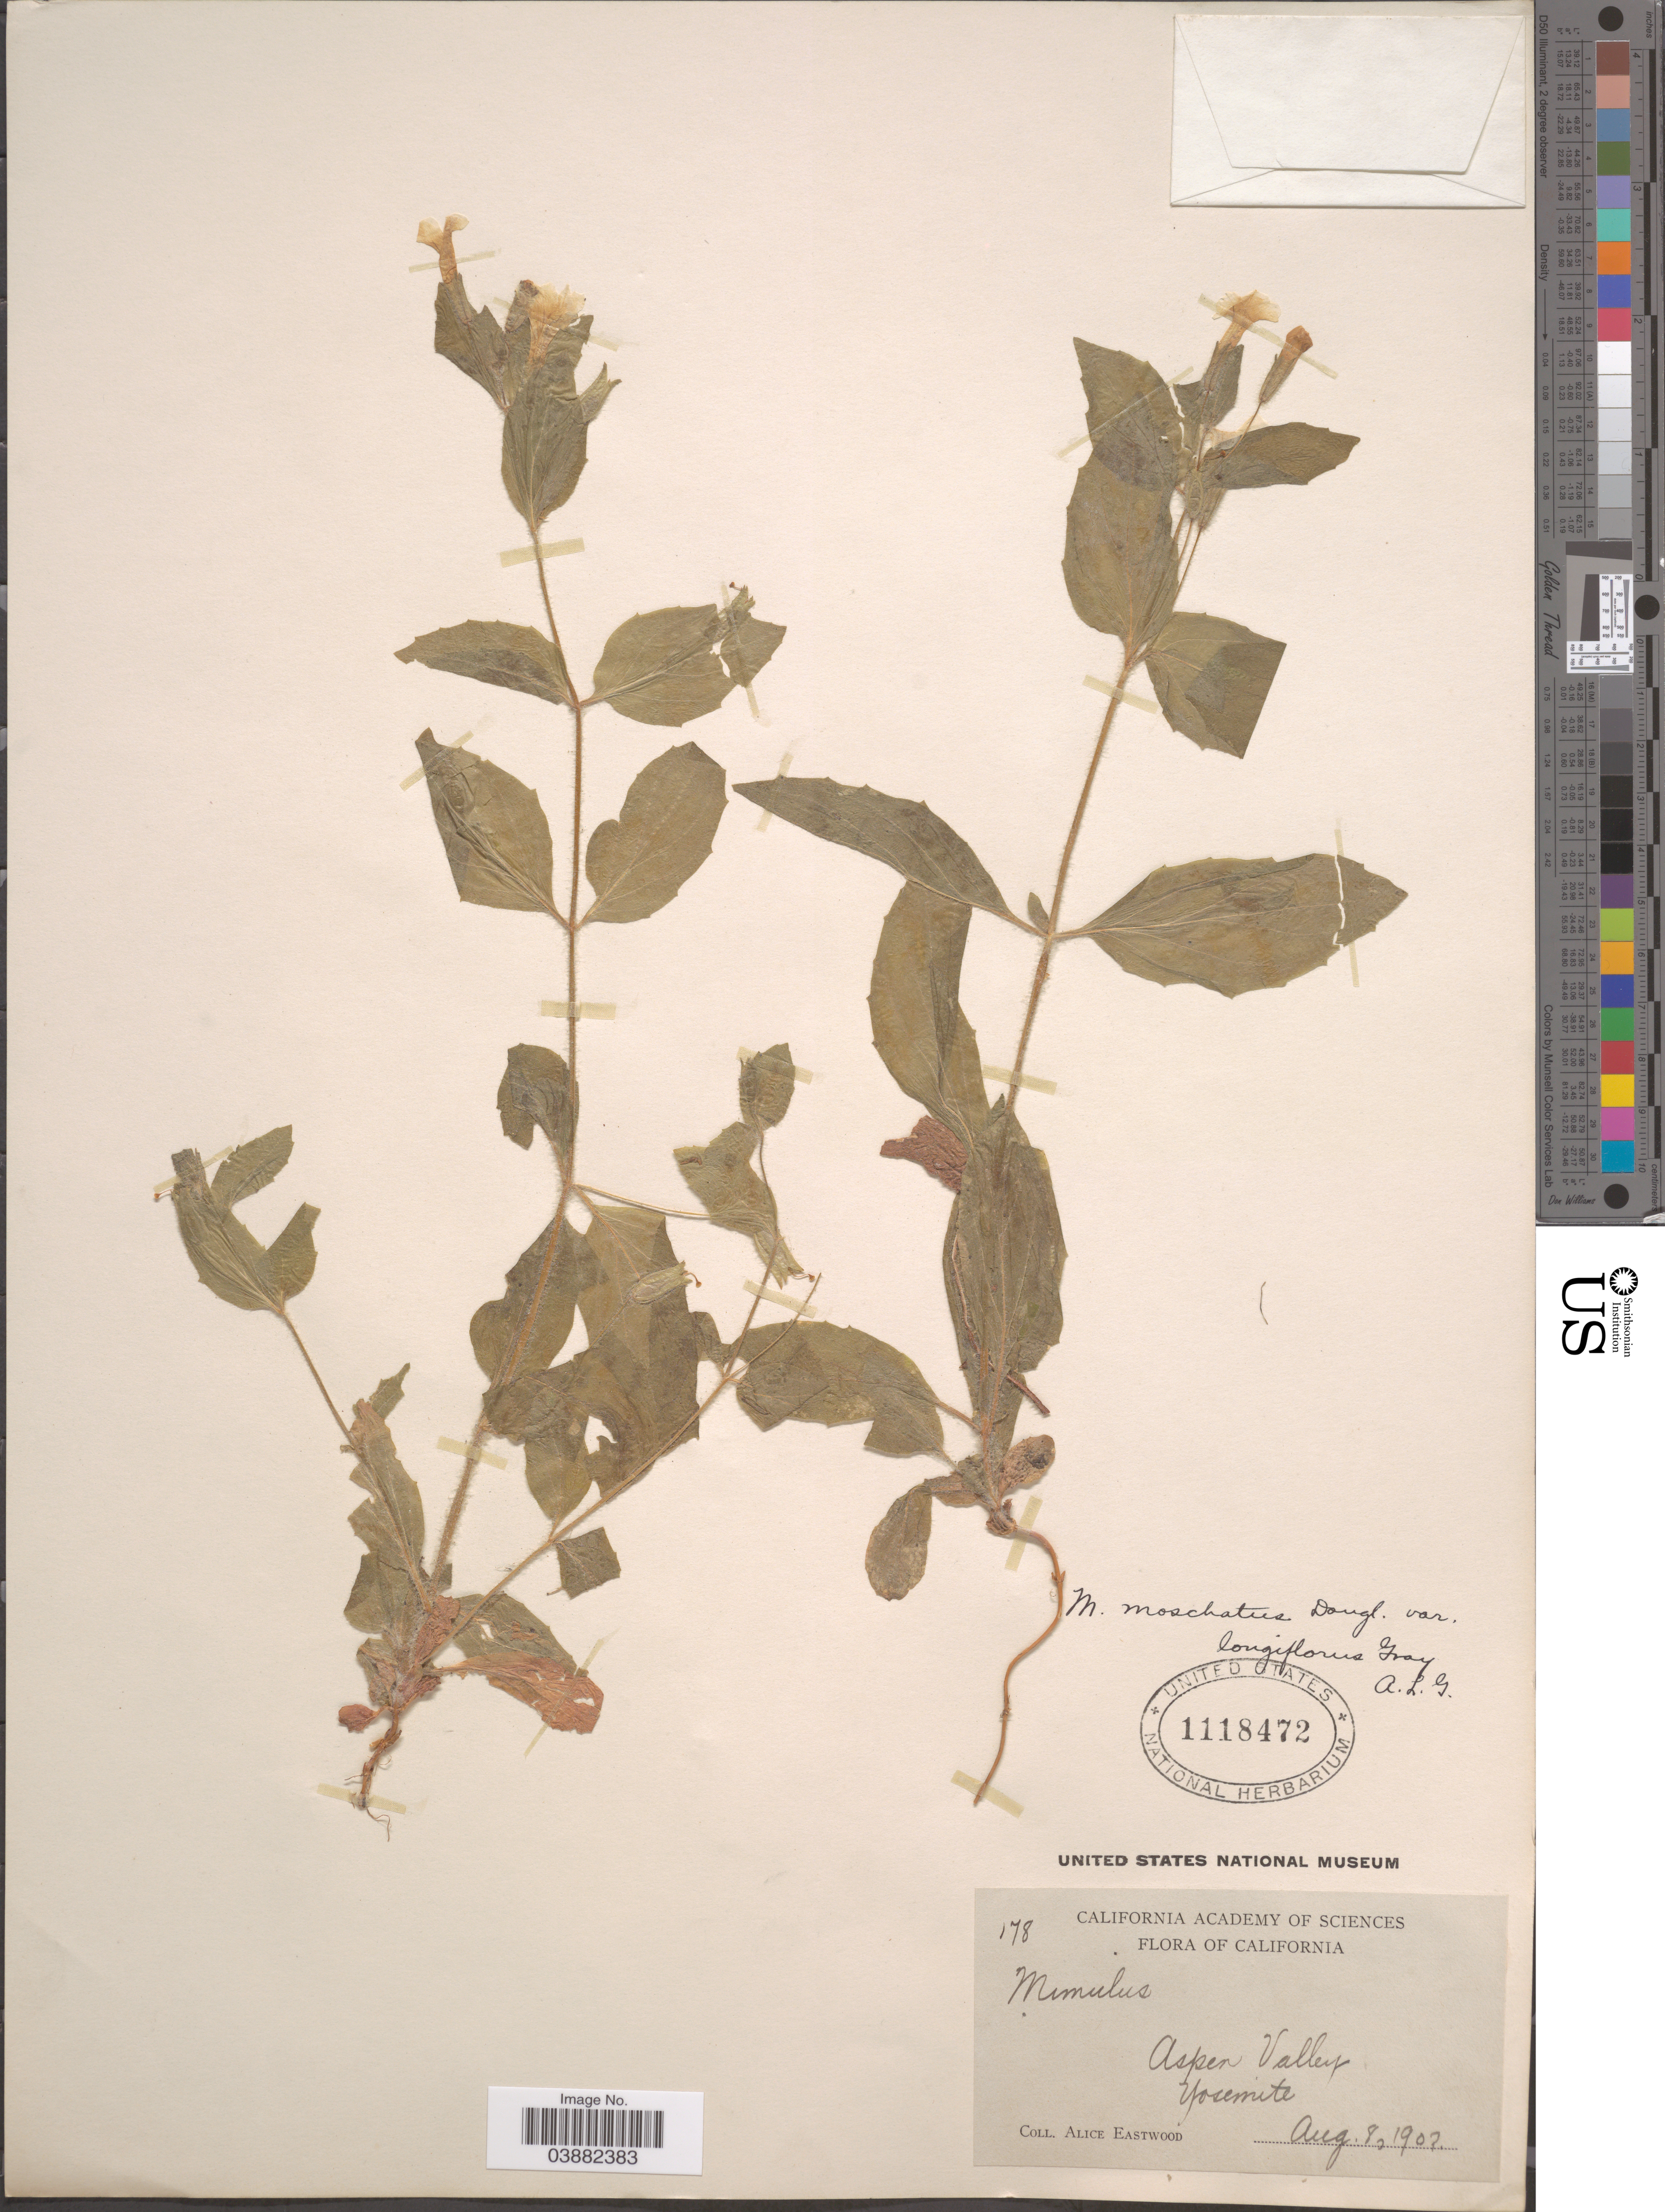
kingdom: Plantae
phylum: Tracheophyta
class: Magnoliopsida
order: Lamiales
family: Phrymaceae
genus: Mimulus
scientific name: Mimulus moschatus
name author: Douglas ex Lindl.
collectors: A. Eastwood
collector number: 178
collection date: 1907-08-08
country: United States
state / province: California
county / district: Mariposa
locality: Aspen Valley. Yosemite.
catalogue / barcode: US 1118472